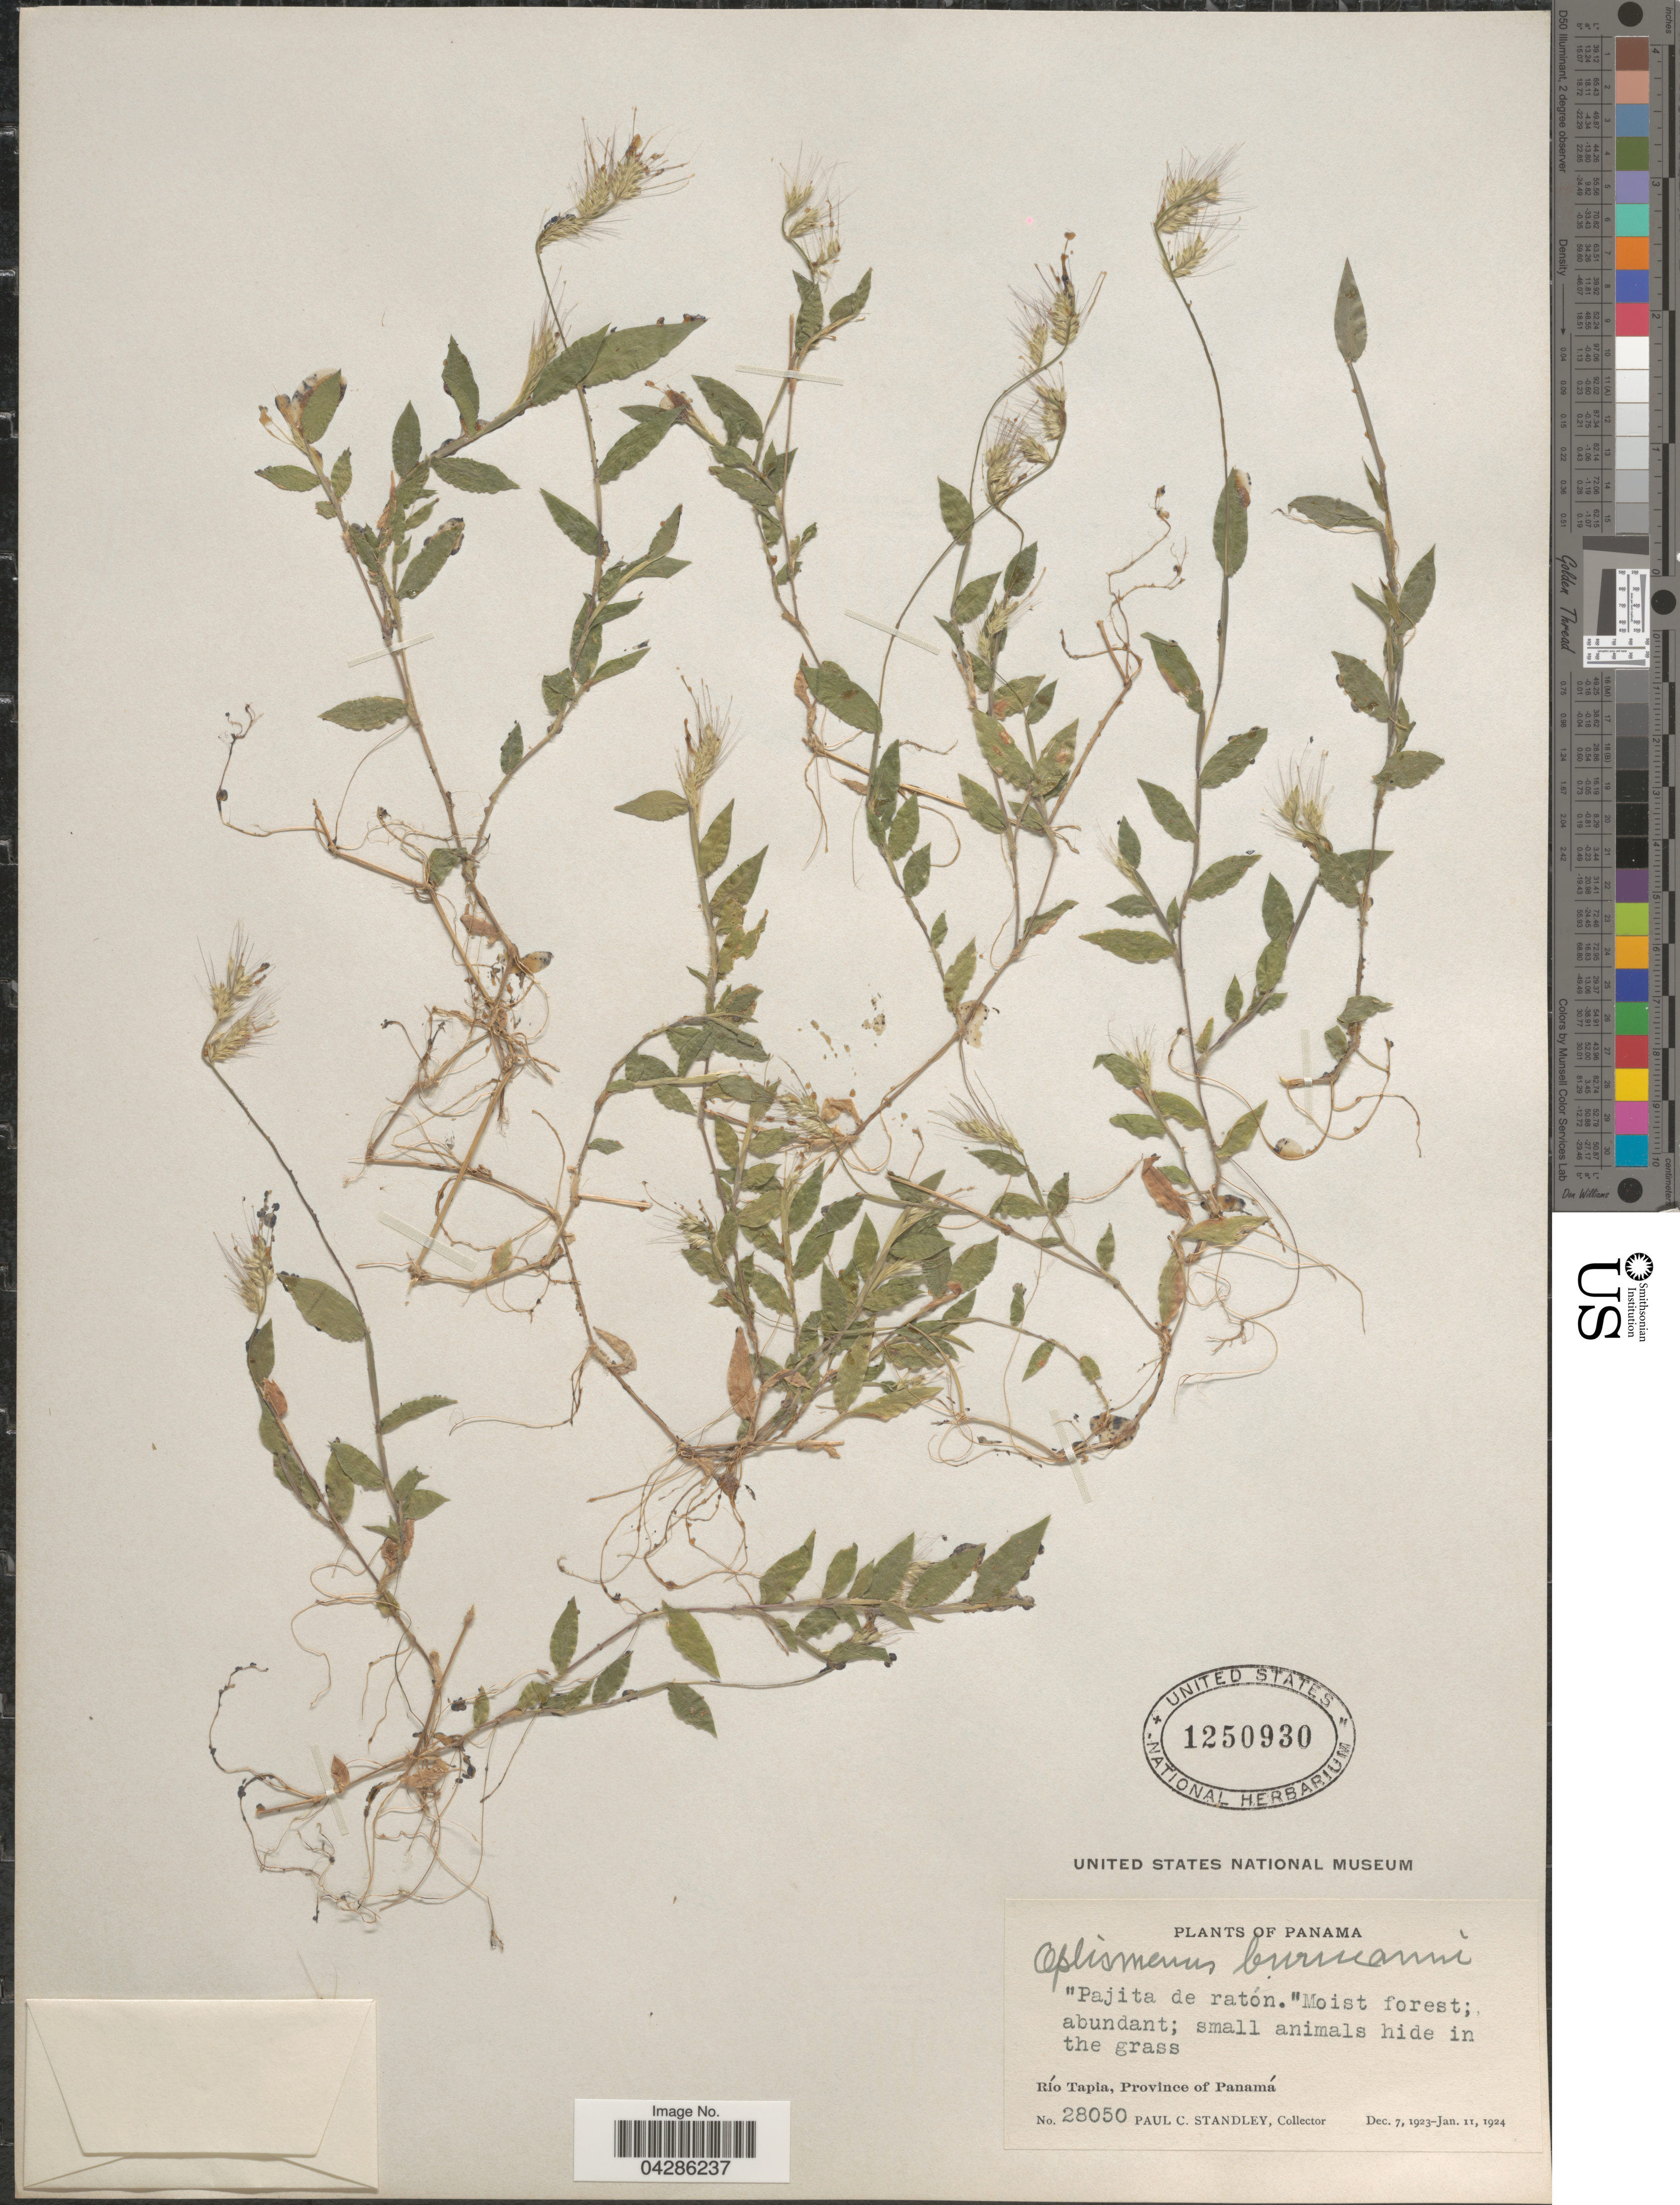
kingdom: Plantae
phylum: Tracheophyta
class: Liliopsida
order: Poales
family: Poaceae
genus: Oplismenus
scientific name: Oplismenus burmannii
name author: (Retz.) P. Beauv.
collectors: P. C. Standley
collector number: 28050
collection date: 1923-12-07/1924-01-11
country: Panama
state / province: Panamá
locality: Pajita de ratón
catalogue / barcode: US 1250930